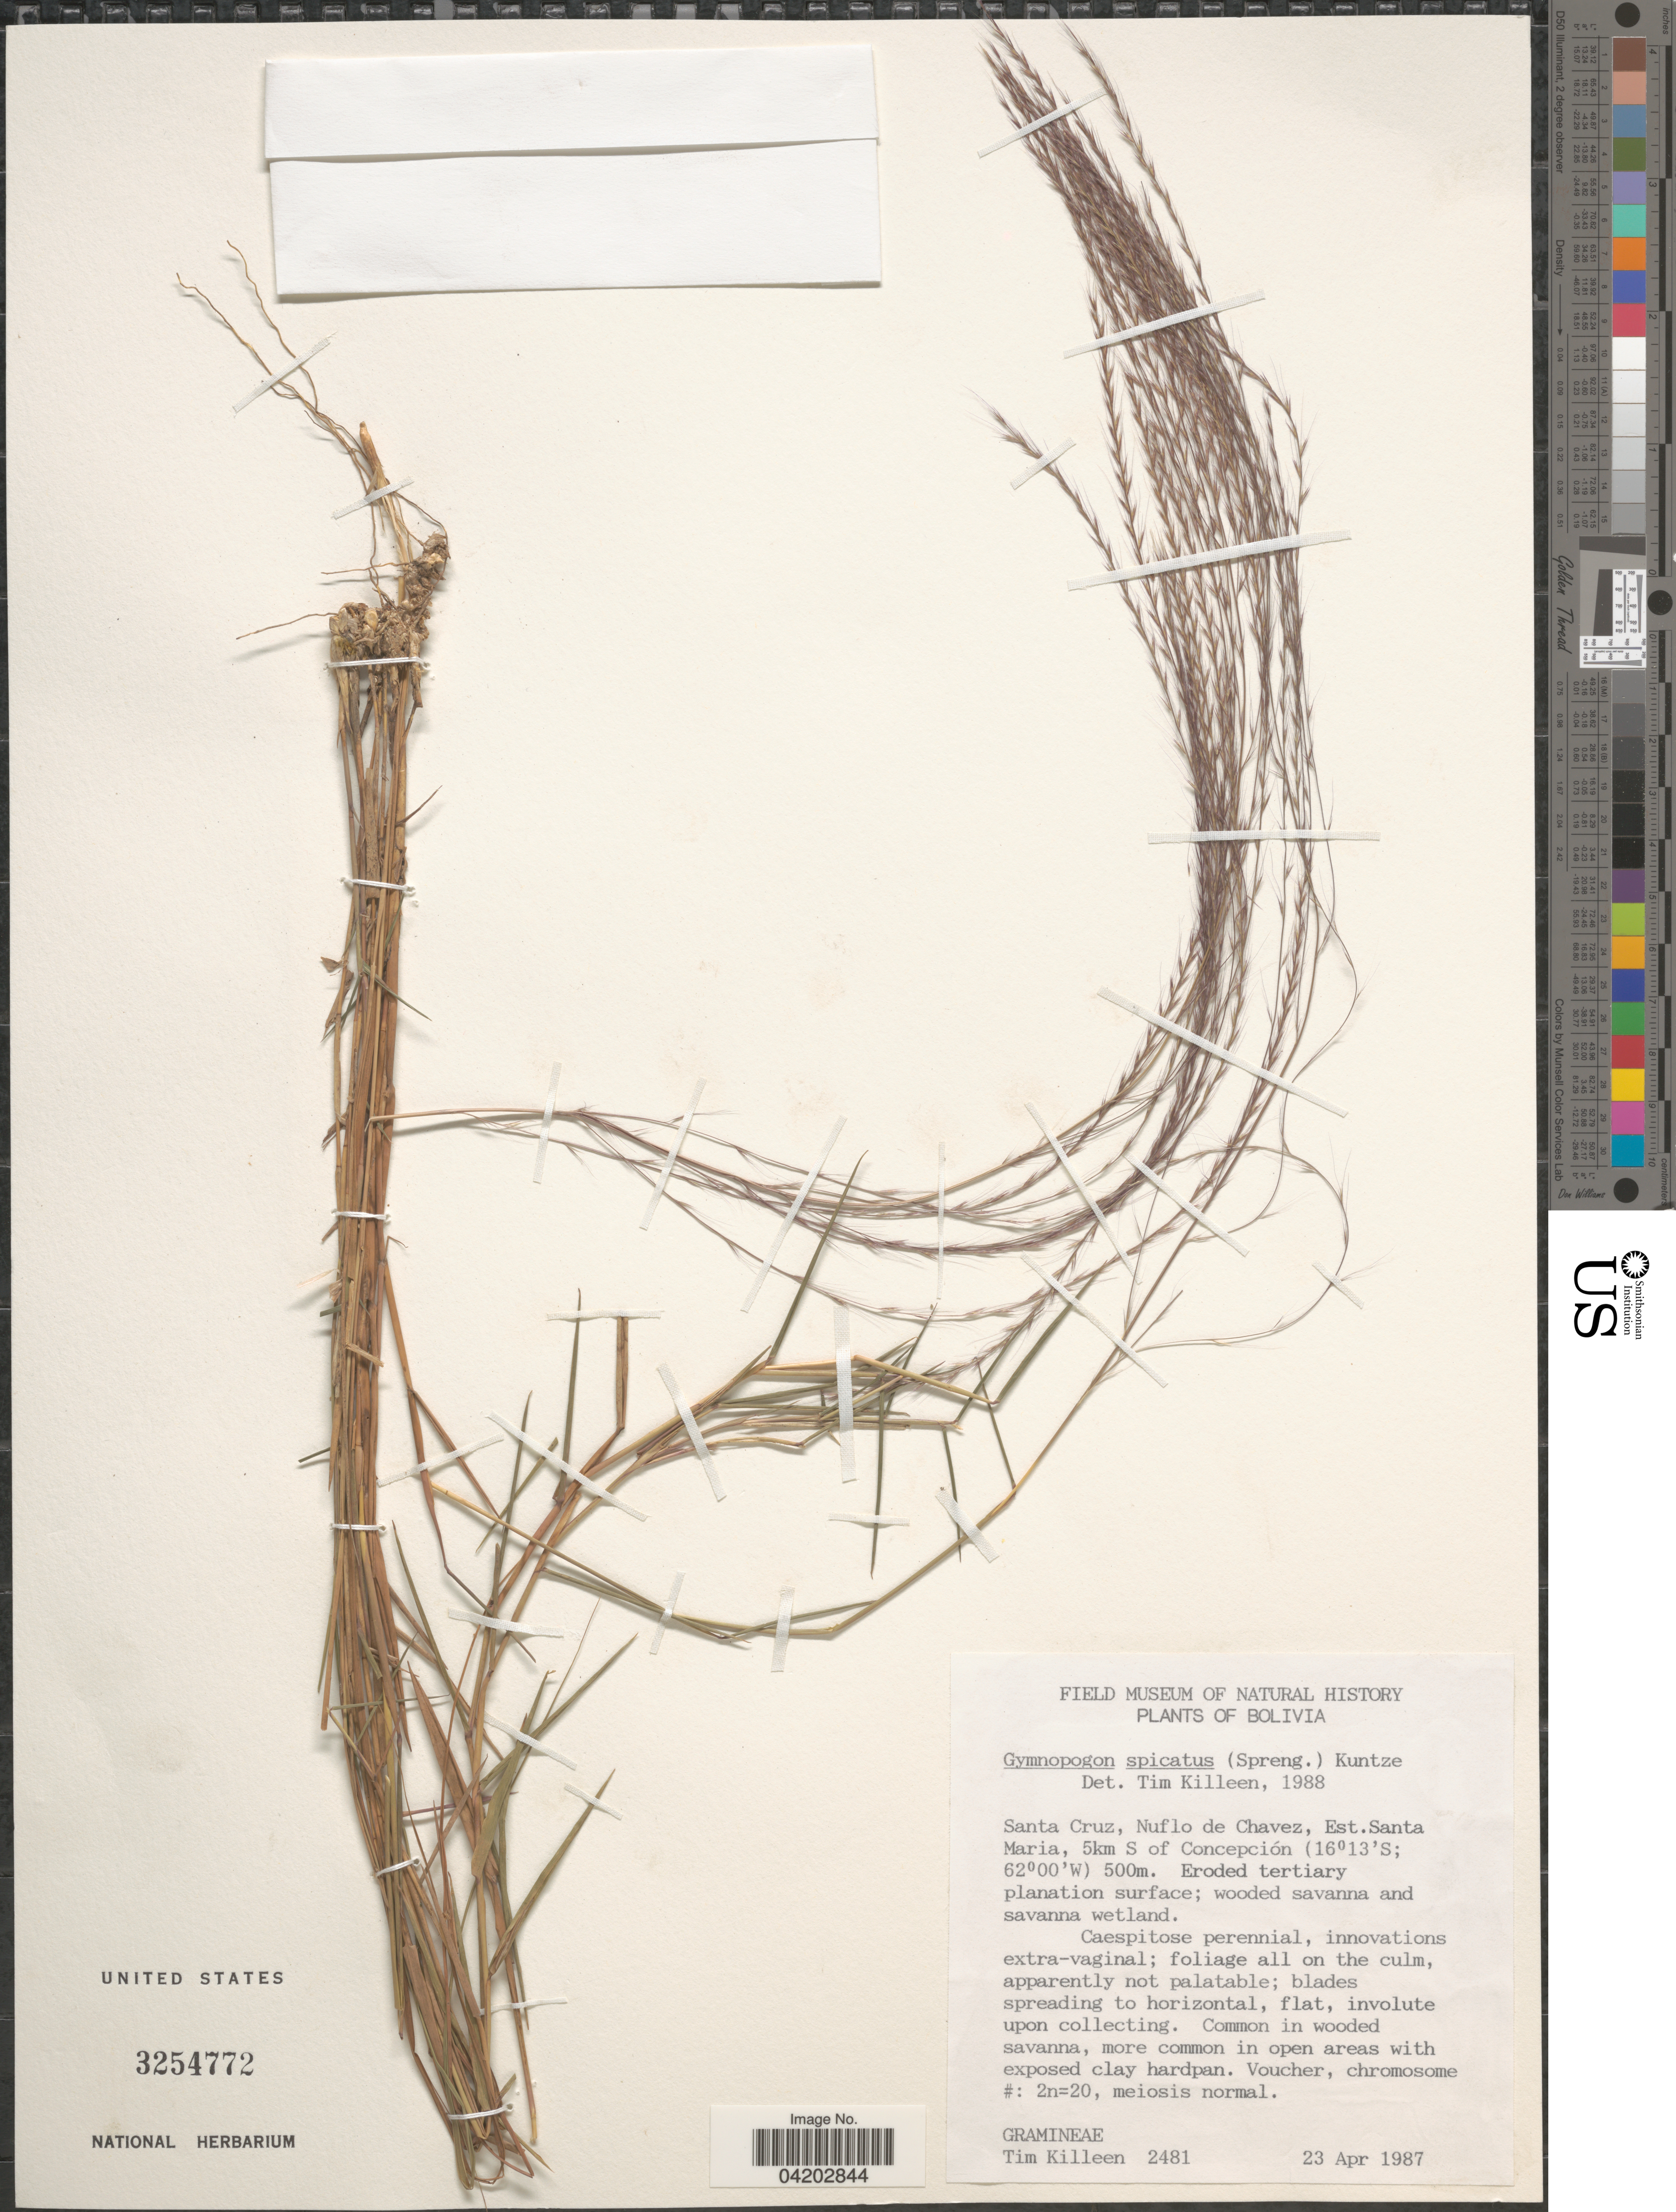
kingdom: Plantae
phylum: Tracheophyta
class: Liliopsida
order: Poales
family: Poaceae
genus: Gymnopogon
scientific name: Gymnopogon spicatus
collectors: T. J. Killeen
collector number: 2481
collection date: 1987-04-23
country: Bolivia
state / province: Santa Cruz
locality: Nuflo de Chavez, Est. Santa Maria, 5km S of Concepción.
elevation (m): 500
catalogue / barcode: US 3254772